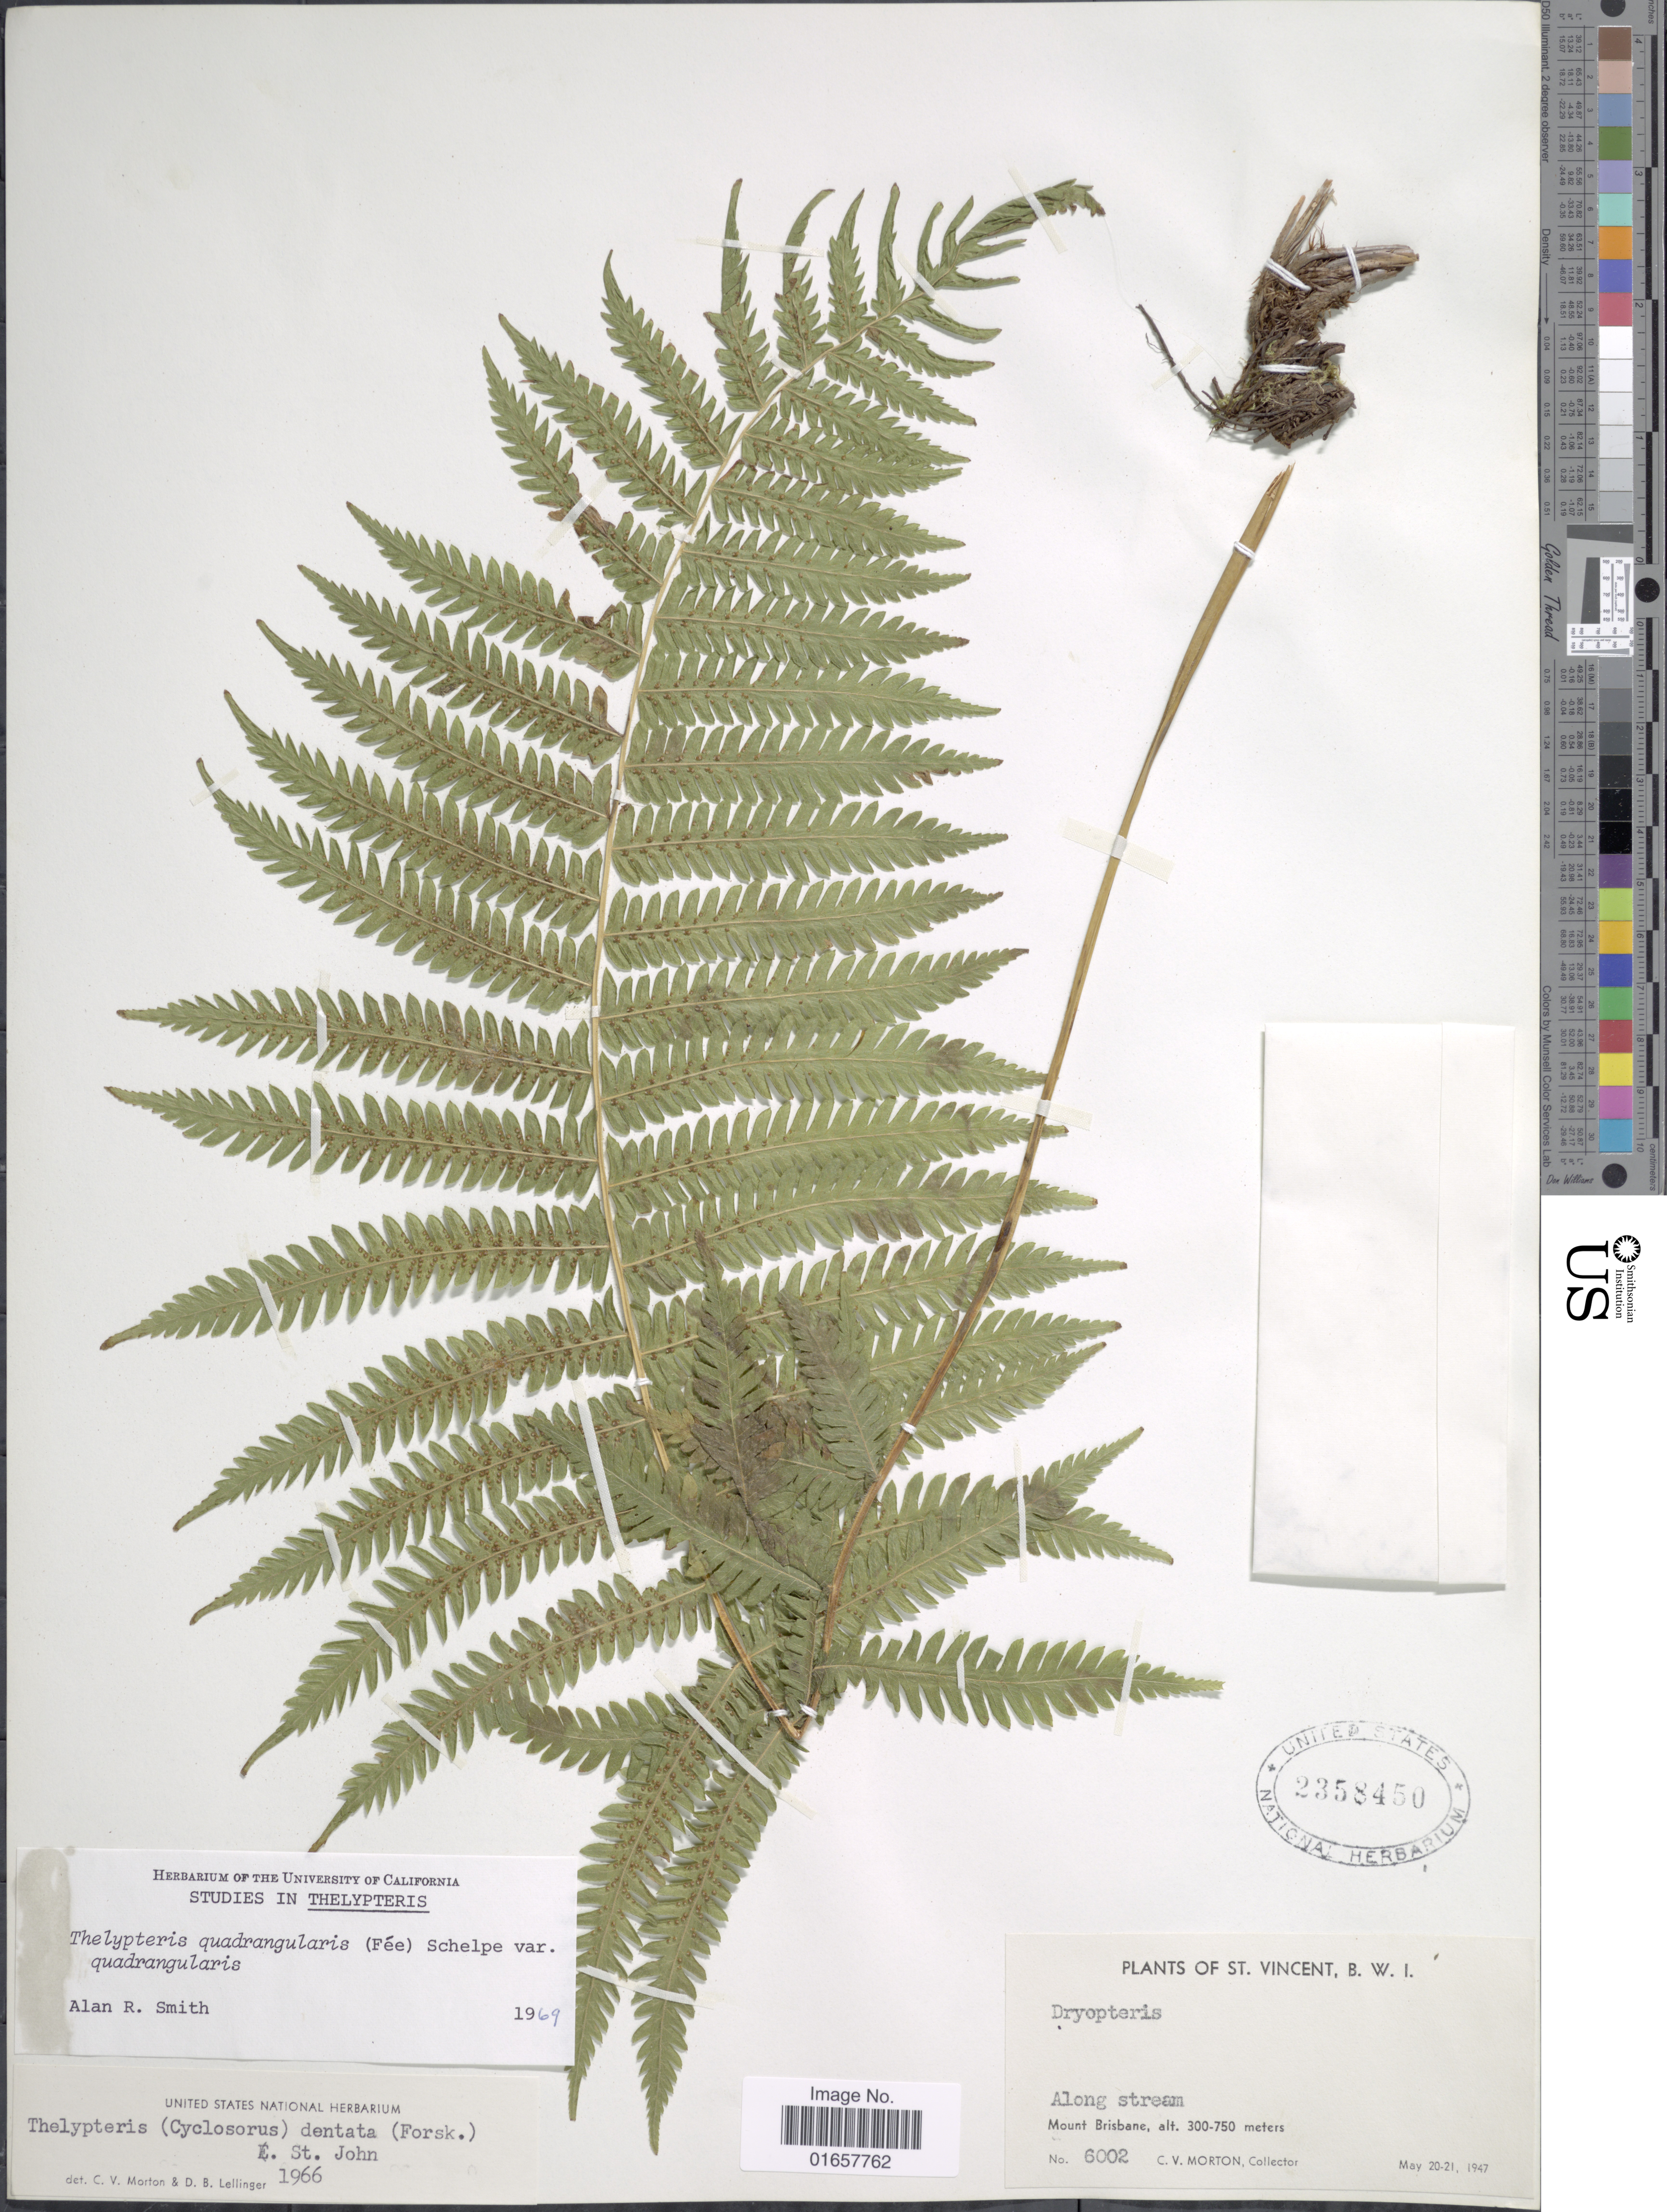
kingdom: Plantae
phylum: Tracheophyta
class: Polypodiopsida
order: Polypodiales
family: Thelypteridaceae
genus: Christella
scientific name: Christella hispidula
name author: (Decne.) Holttum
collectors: C. V. Morton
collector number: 6002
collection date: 1947-05-20/1947-05-21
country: St. Vincent - Grenadines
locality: St. Vincent, B.W.I., Mount Brisbane.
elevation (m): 300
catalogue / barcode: US 2358450